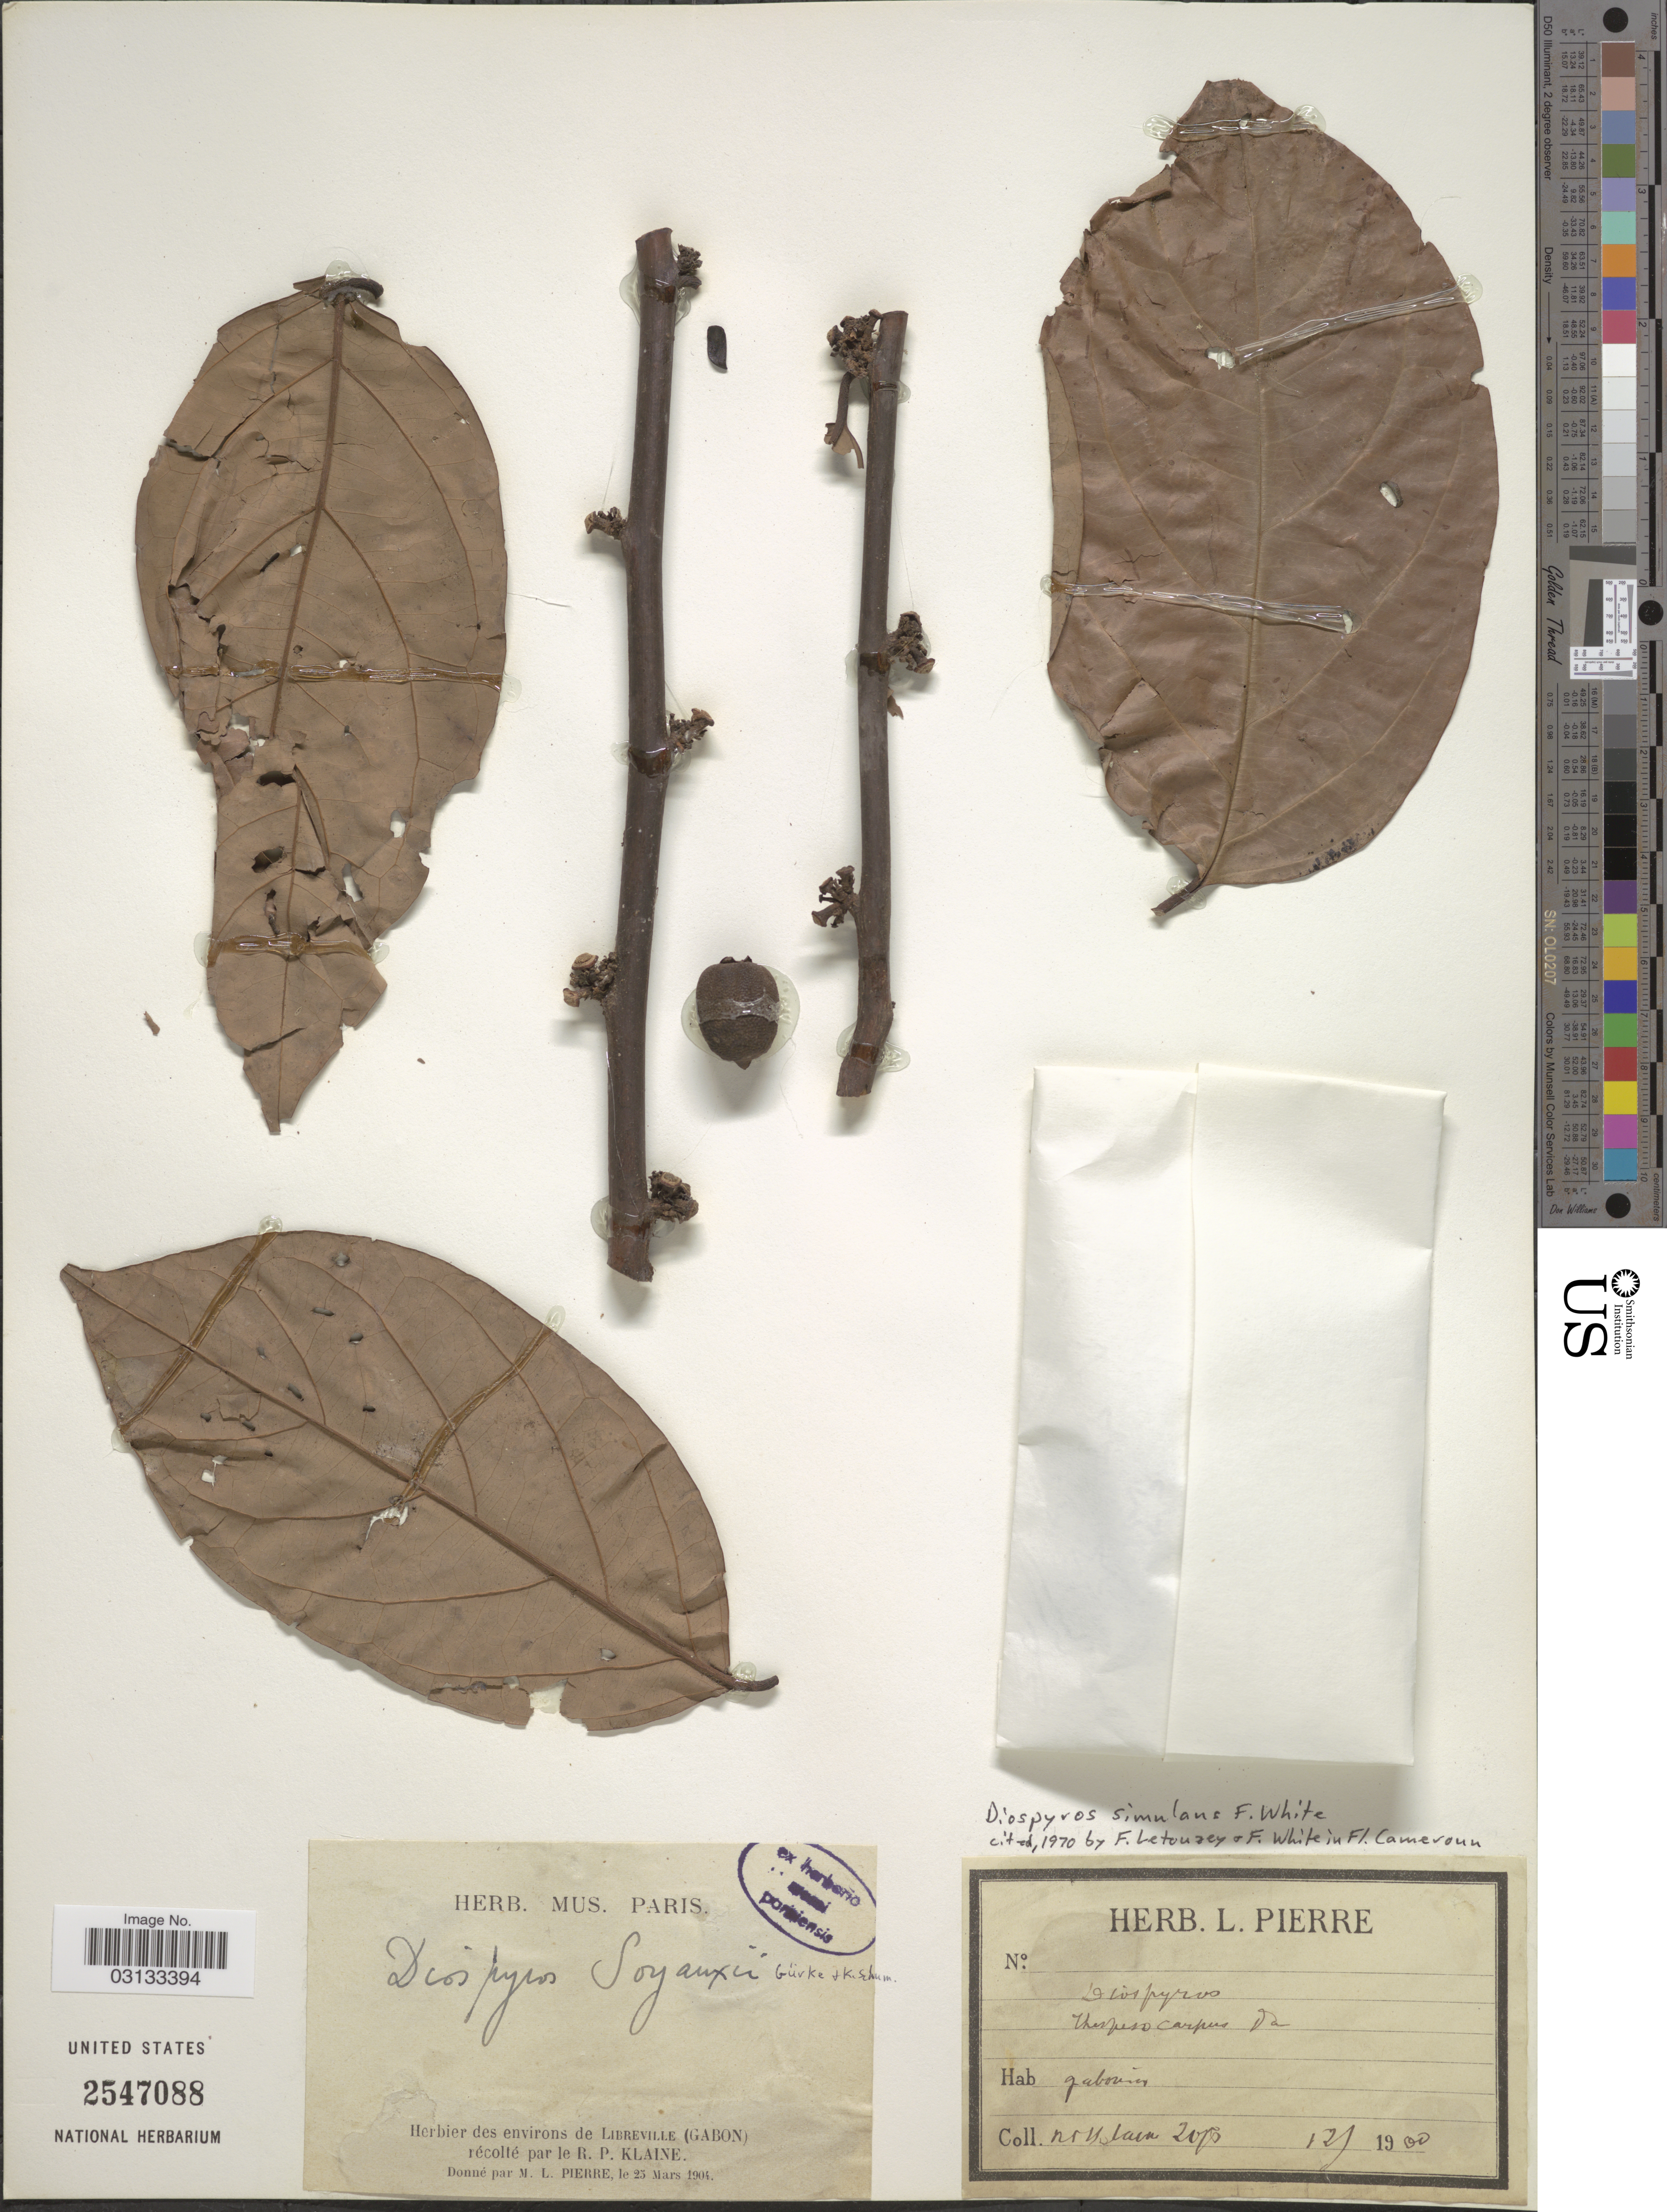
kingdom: Plantae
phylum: Tracheophyta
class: Magnoliopsida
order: Ericales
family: Ebenaceae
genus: Diospyros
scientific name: Diospyros simulans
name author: F. White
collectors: R. Klaine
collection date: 1900-12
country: Gabon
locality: Environs de Libreville.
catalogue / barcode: US 2547088